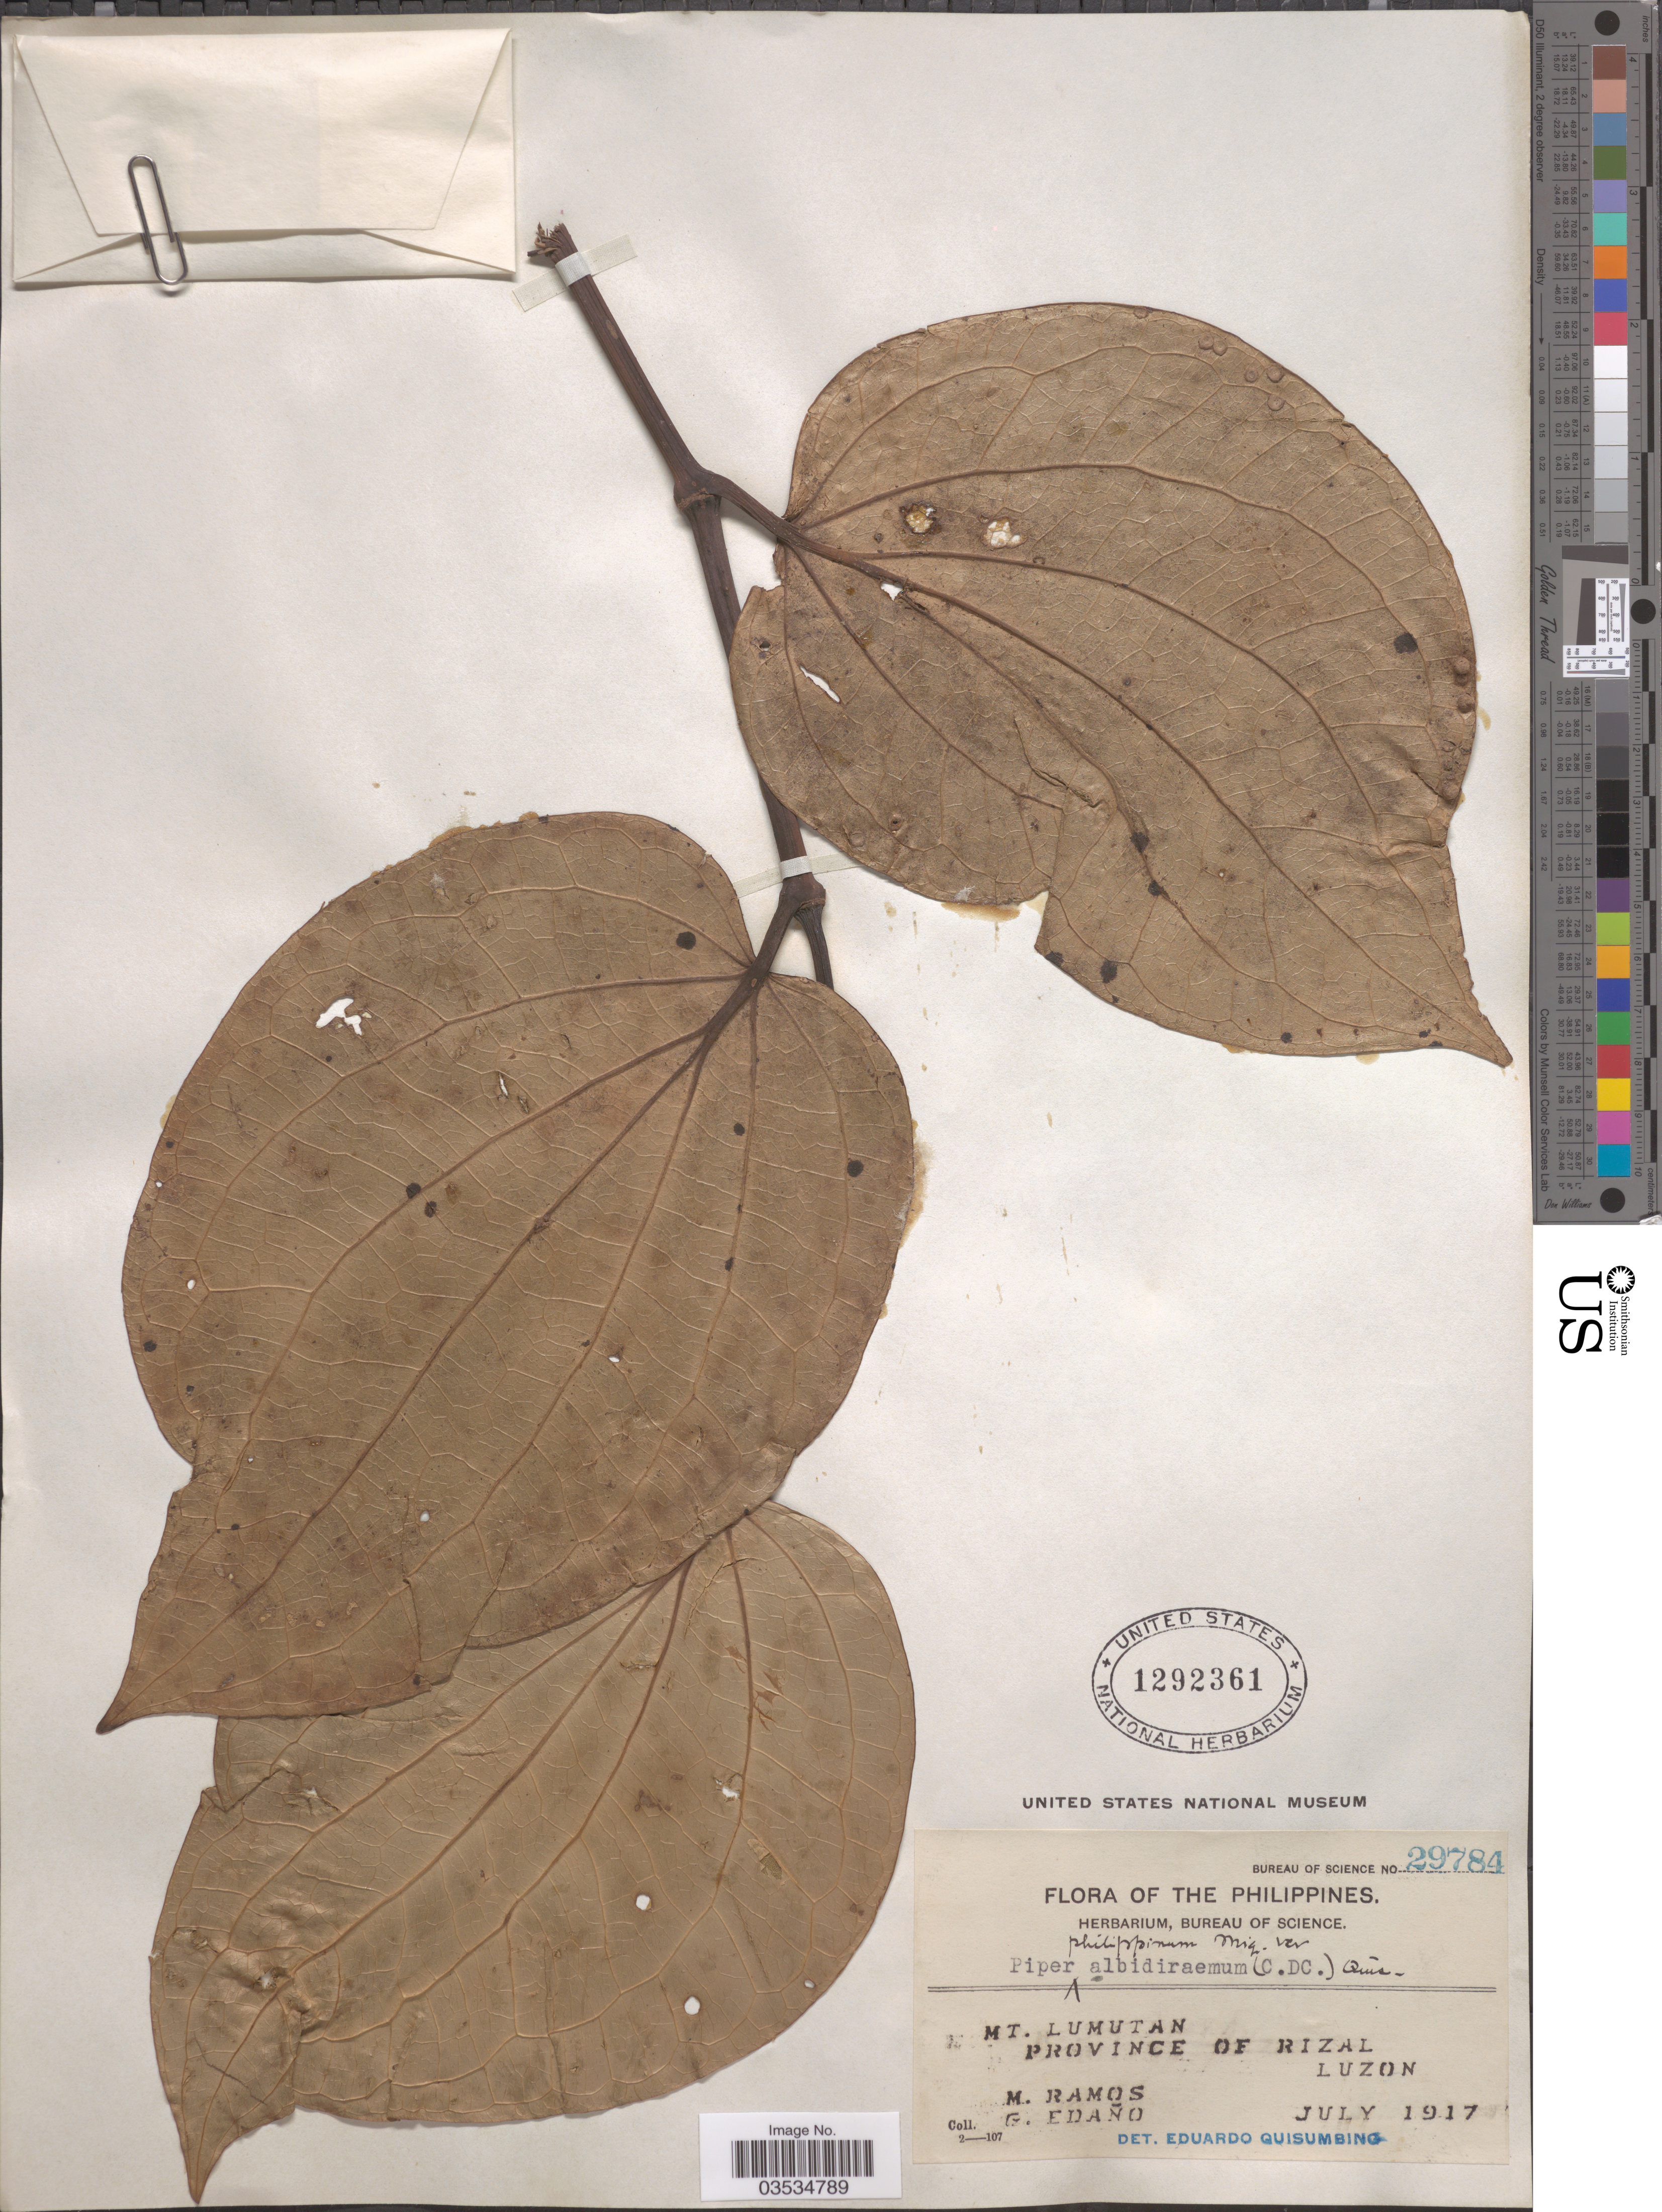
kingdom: Plantae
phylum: Tracheophyta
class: Magnoliopsida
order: Piperales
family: Piperaceae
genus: Piper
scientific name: Piper philippinum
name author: Miq.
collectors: M. Ramos & G. Edaño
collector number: Bureau of Science 29784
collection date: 1917-07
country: Philippines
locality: Mt. Lumutan. Province of Rizal. Luzon.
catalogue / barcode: US 1292361